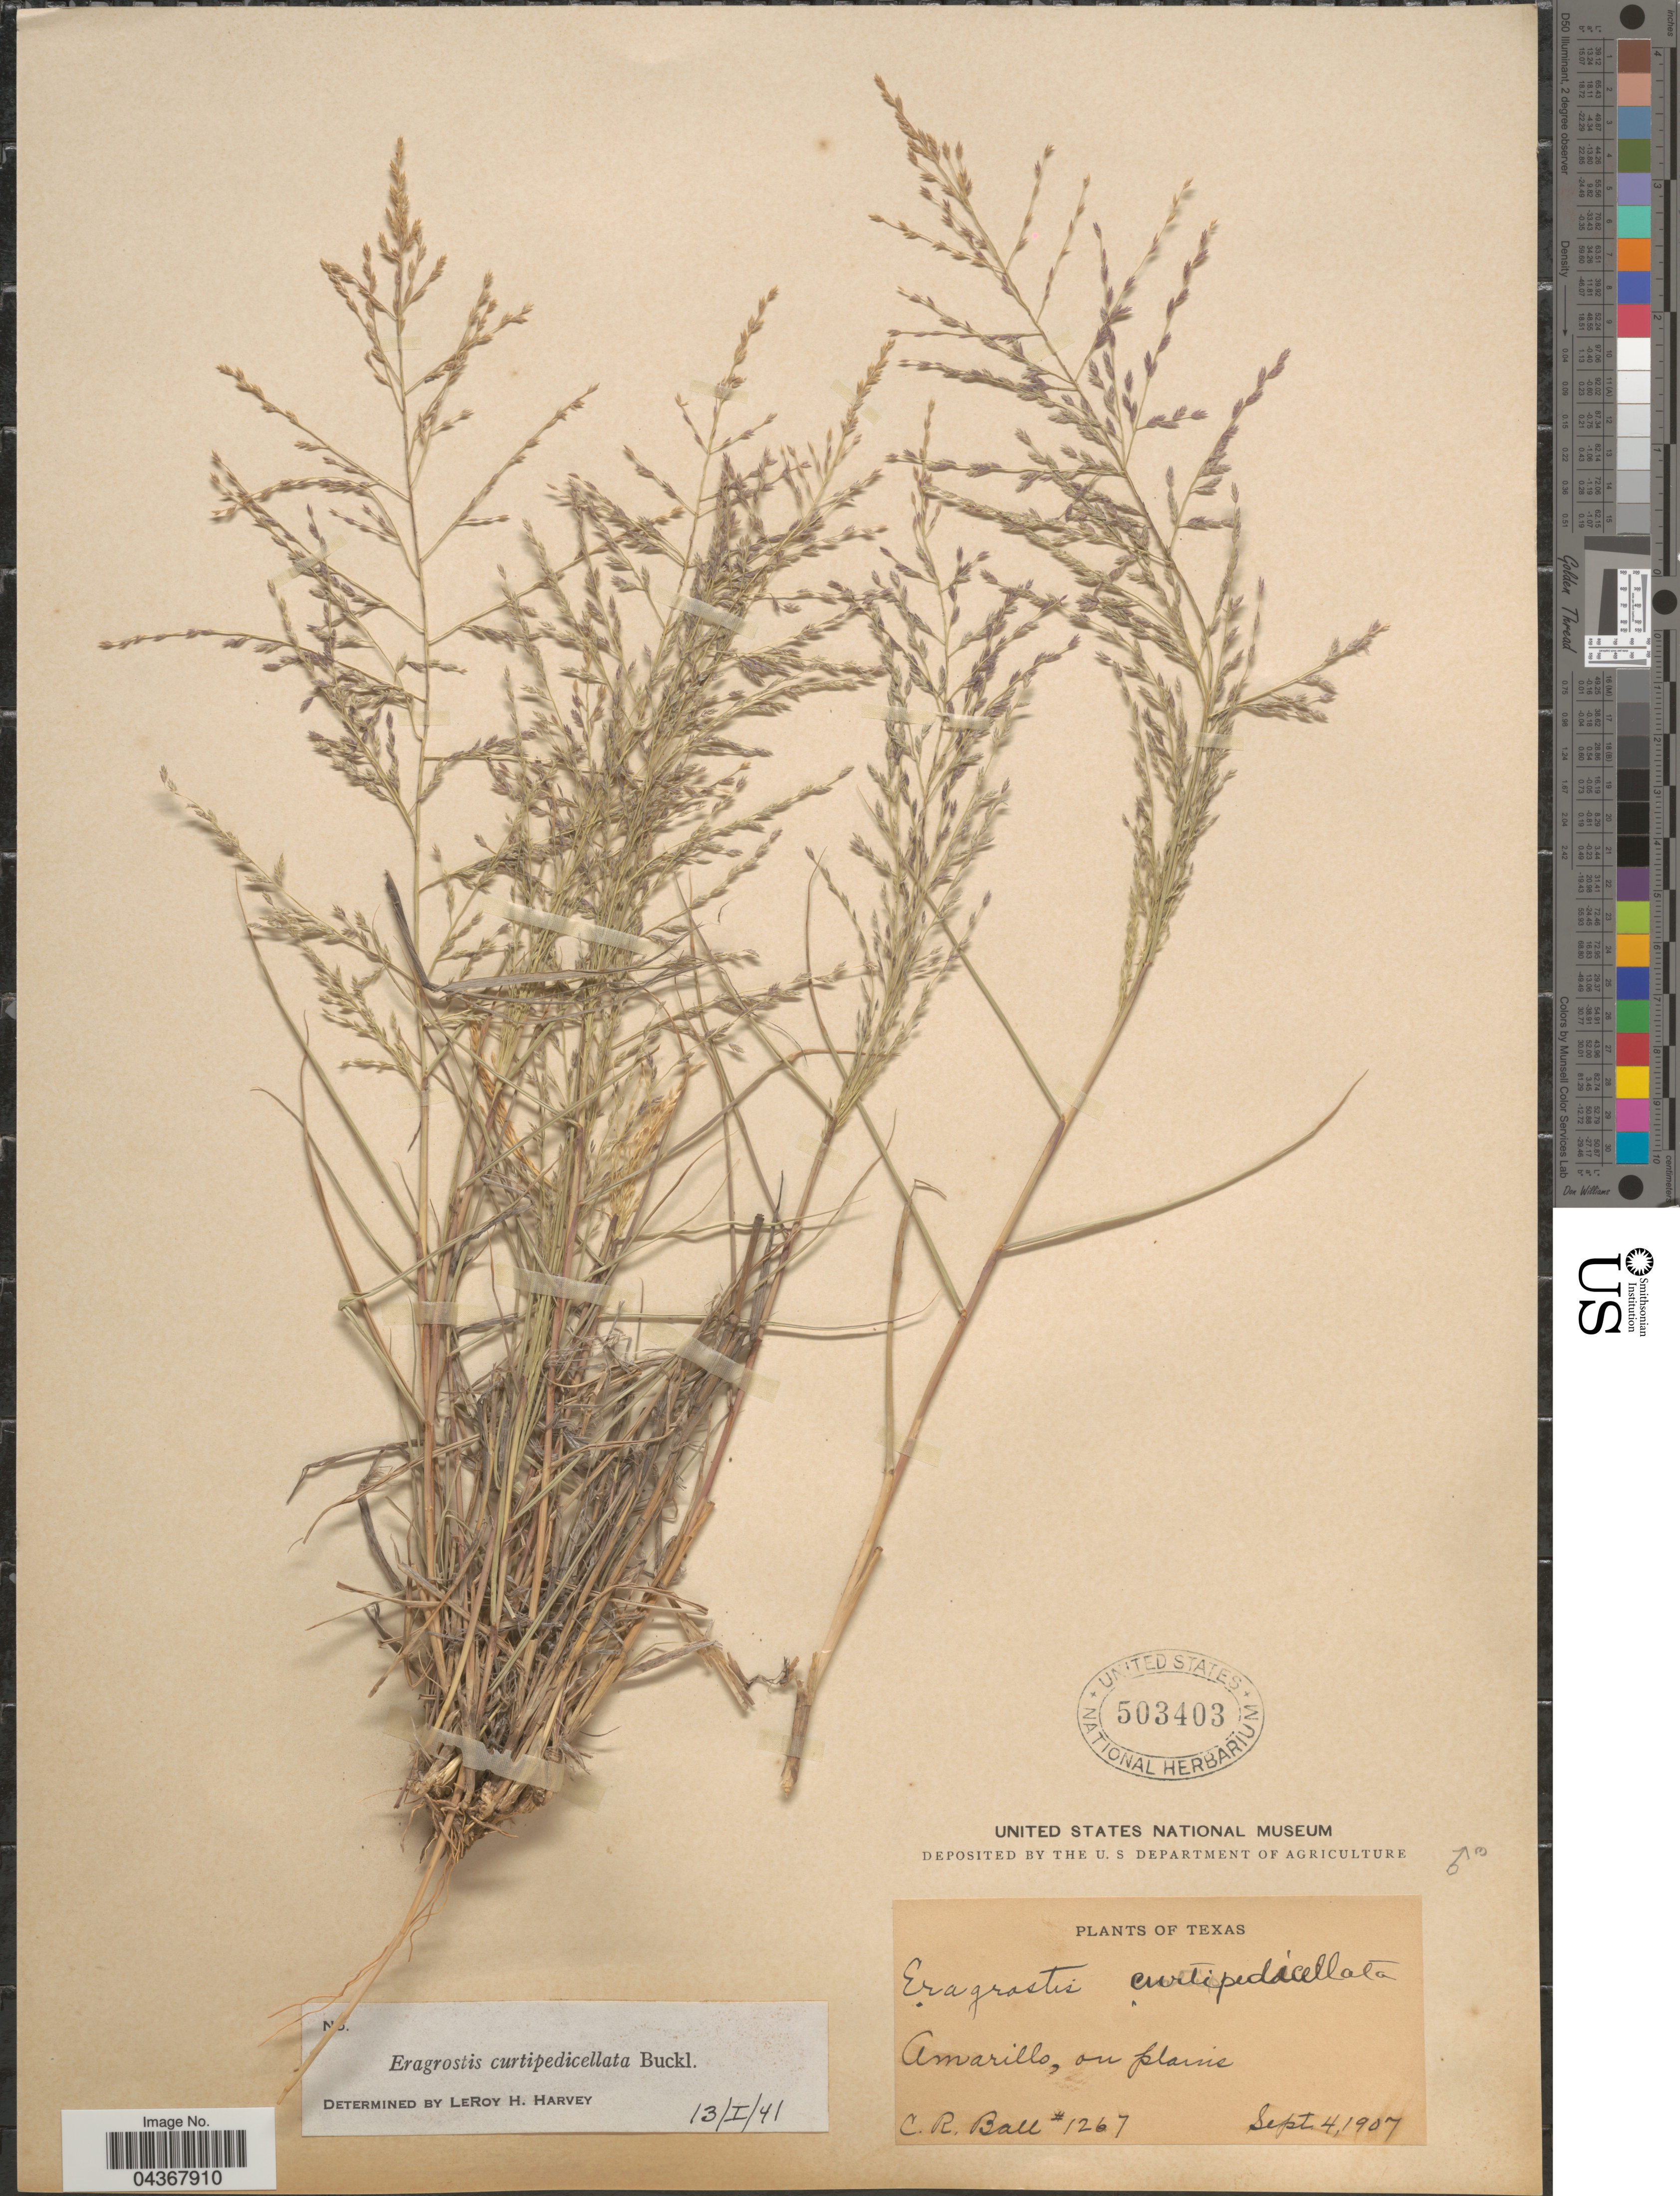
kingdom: Plantae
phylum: Tracheophyta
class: Liliopsida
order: Poales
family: Poaceae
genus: Eragrostis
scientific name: Eragrostis curtipedicellata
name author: Buckley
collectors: C. R. Ball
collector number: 1267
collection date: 1907-09-04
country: United States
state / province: Texas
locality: Amarillo.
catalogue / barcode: US 503403